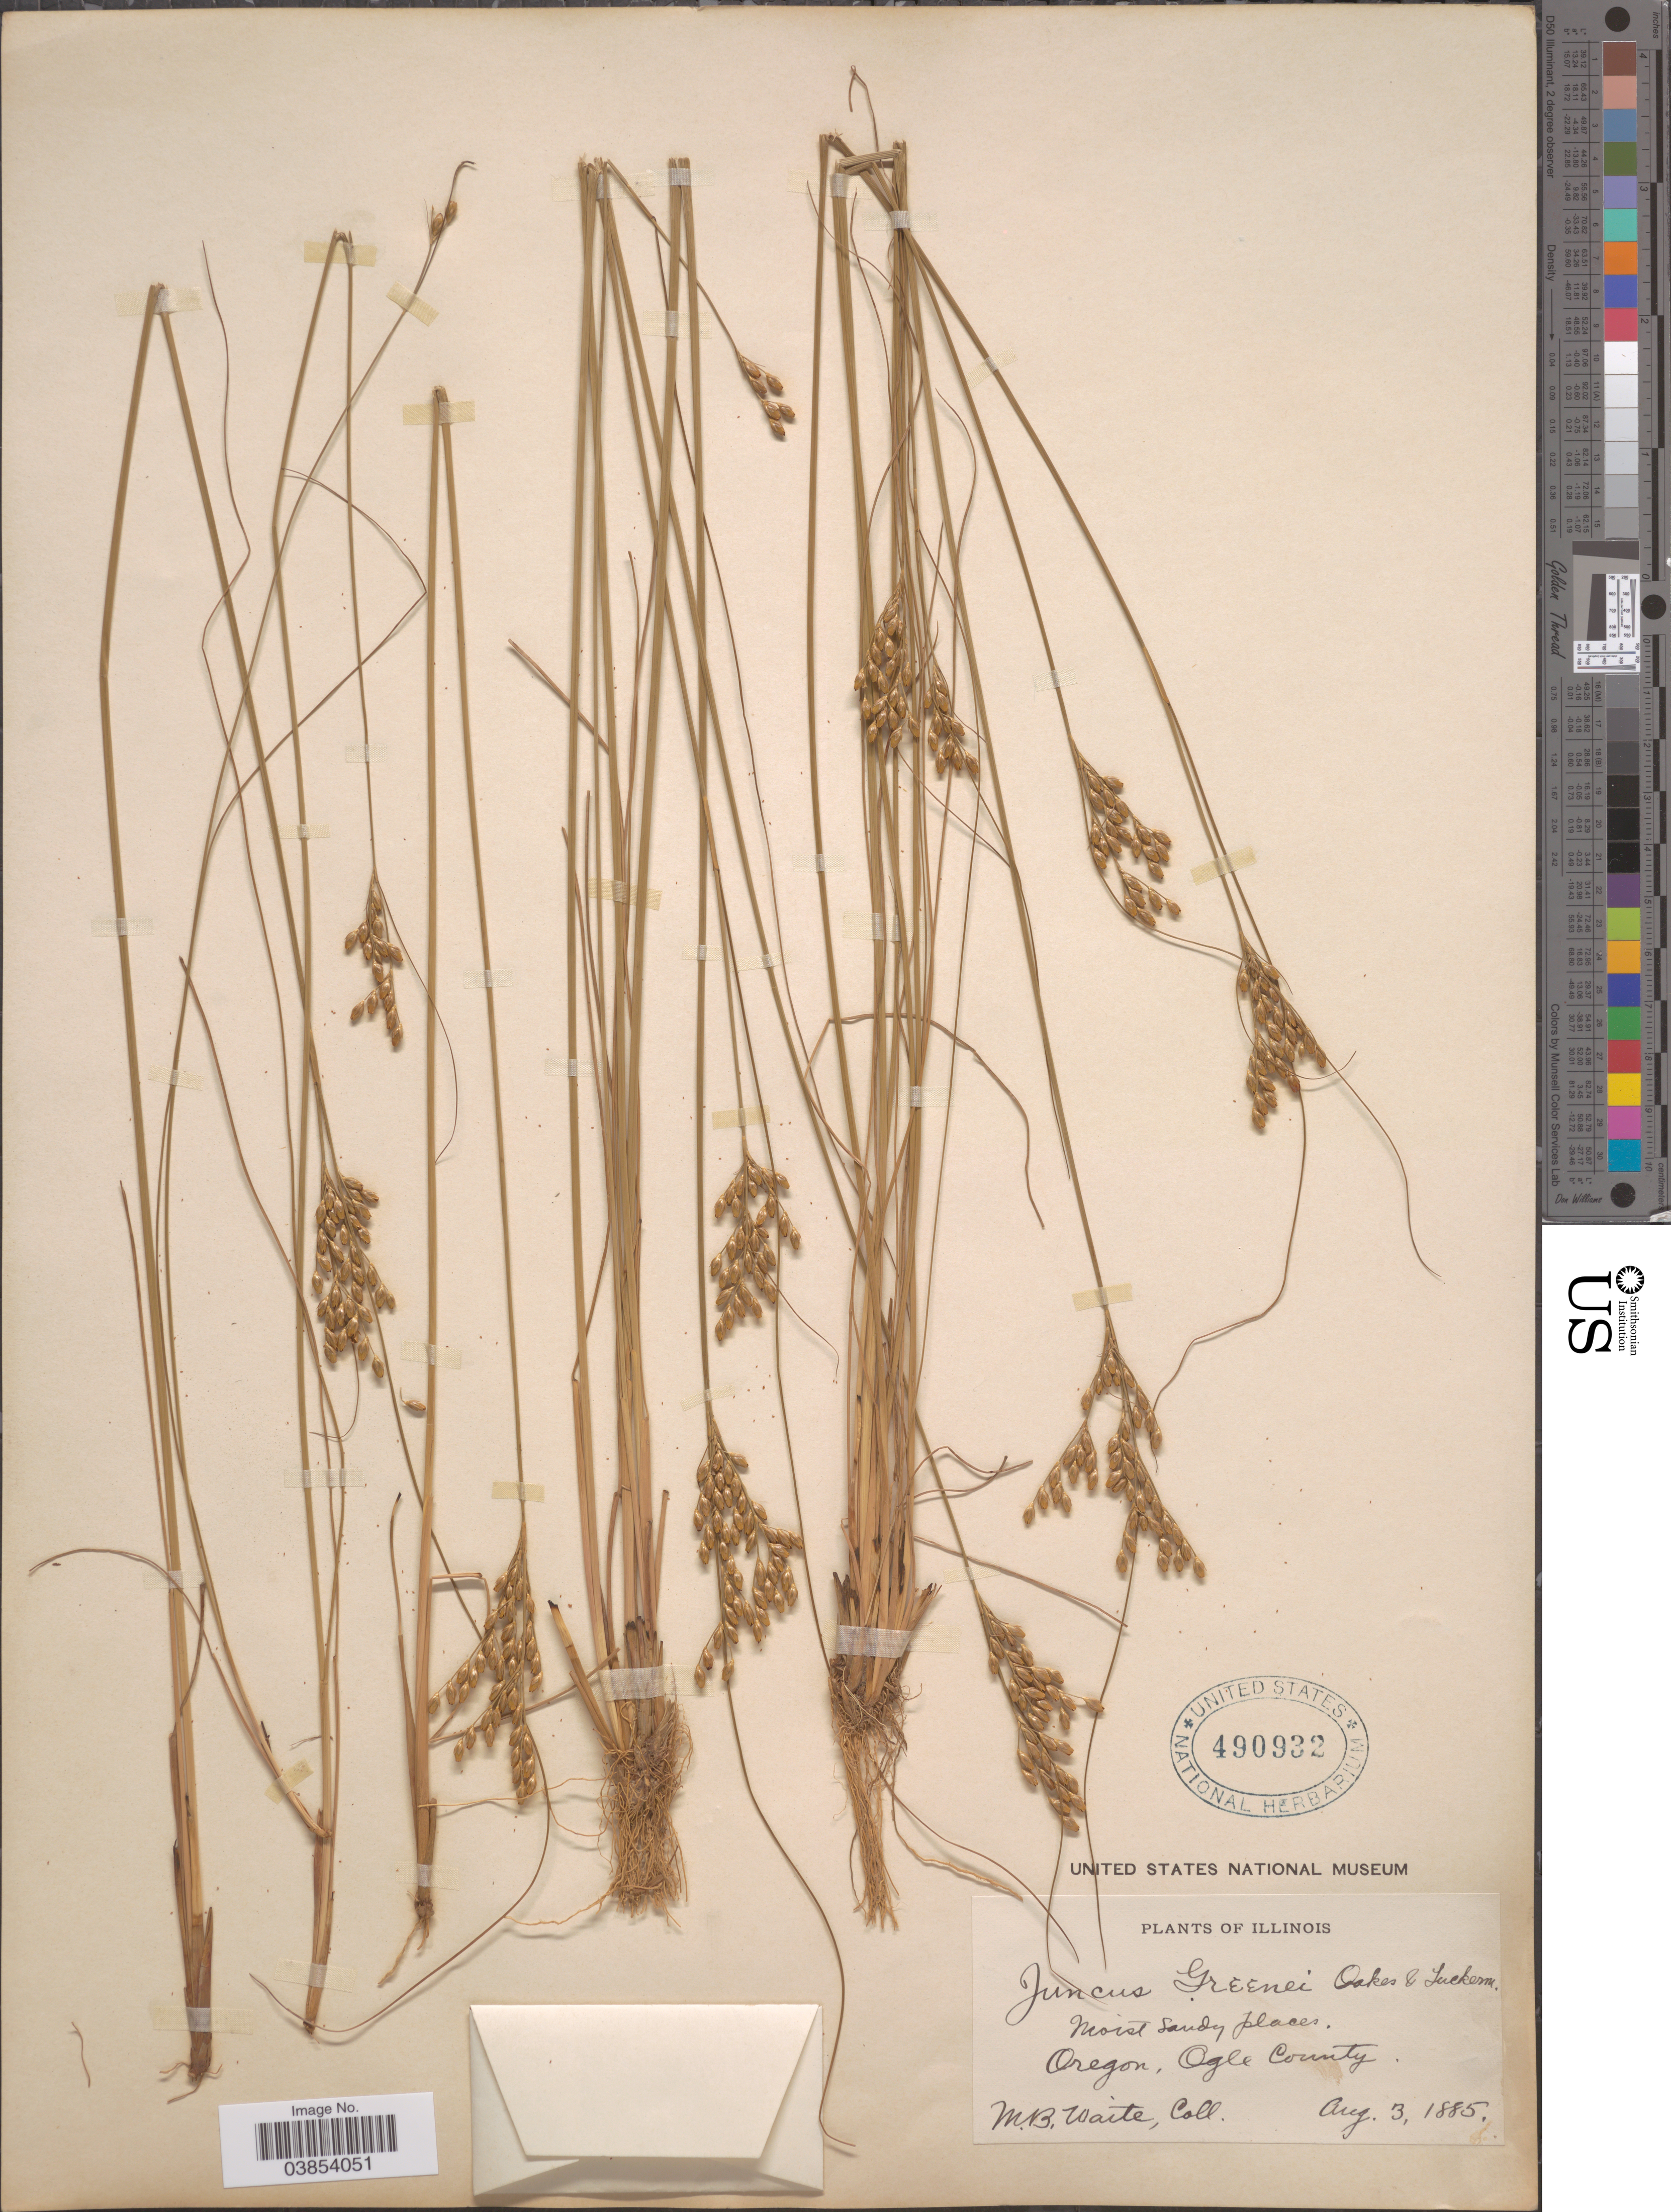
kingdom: Plantae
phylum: Tracheophyta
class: Liliopsida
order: Poales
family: Juncaceae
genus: Juncus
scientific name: Juncus greenei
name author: Oakes & Tuck.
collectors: M. B. Waite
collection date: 1885-08-03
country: United States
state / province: Oregon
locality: Ogle County.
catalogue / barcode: US 490932